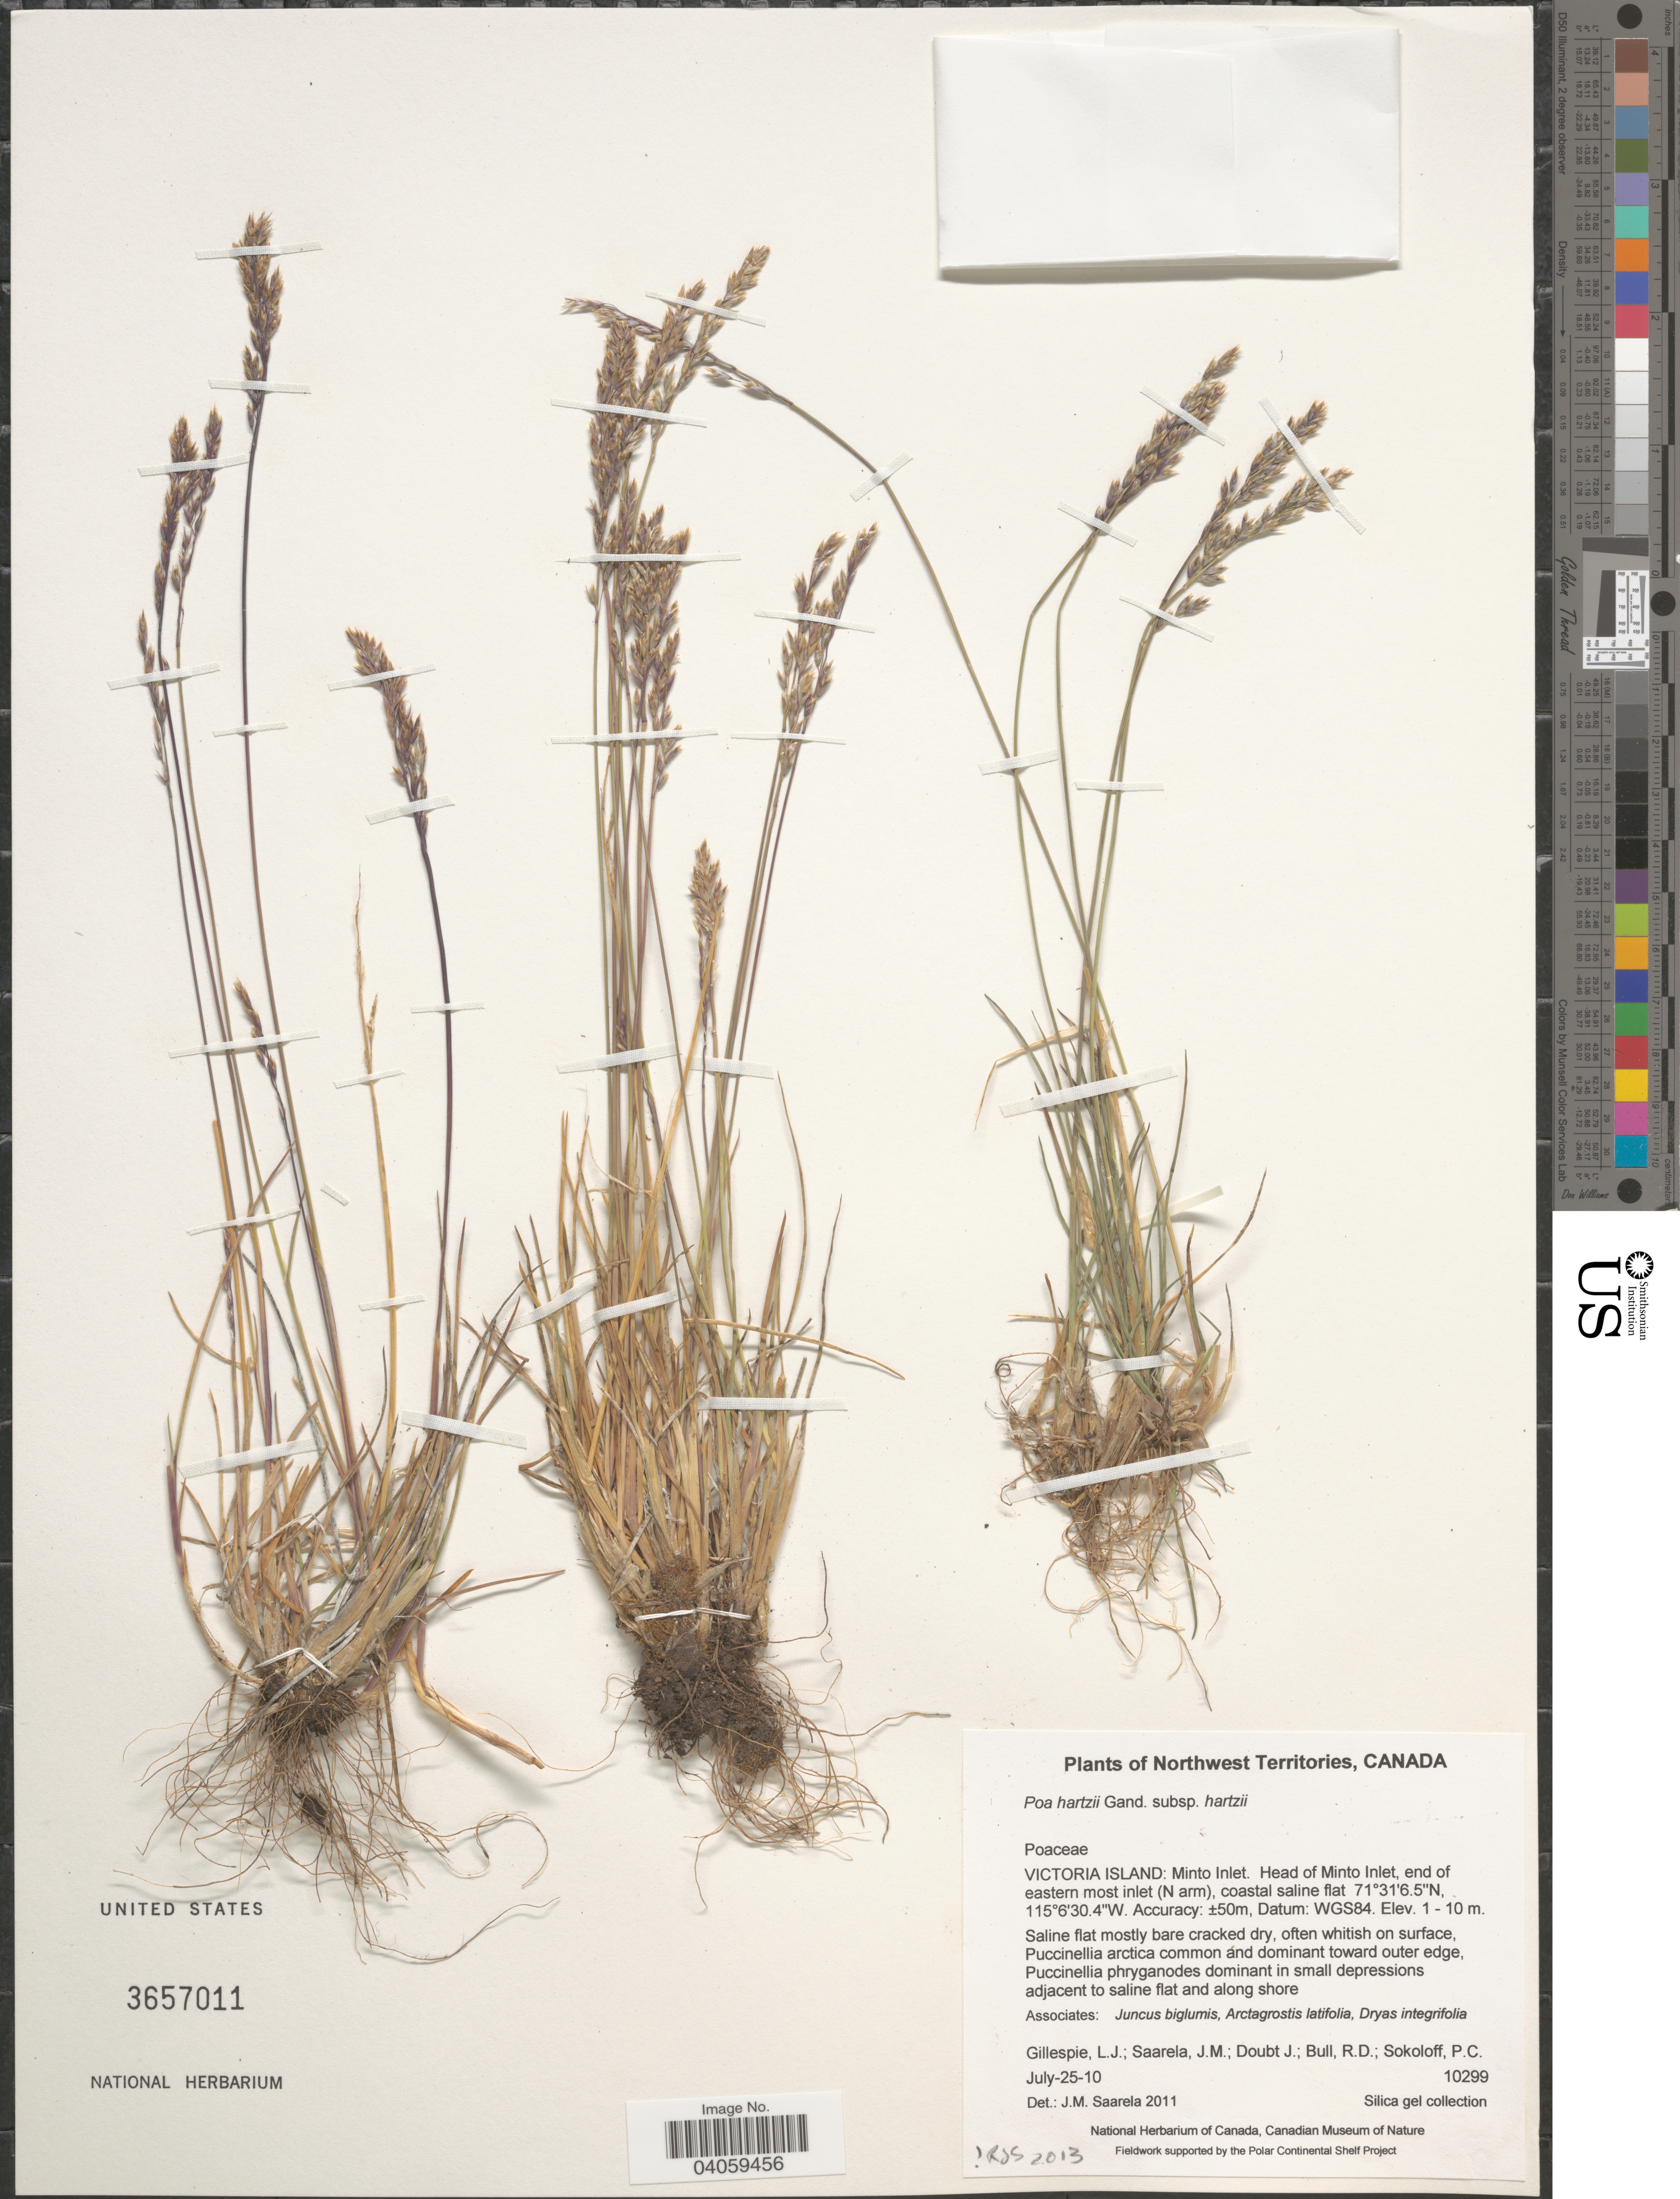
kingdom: Plantae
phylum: Tracheophyta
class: Liliopsida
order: Poales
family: Poaceae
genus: Poa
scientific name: Poa hartzii subsp. hartzii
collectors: L. Gillespie, J. Saarela, J. Doubt, R. Bull & P. Sokoloff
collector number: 10299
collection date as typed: Transcribed d/m/y: 25/7/10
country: Canada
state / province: Northwest Territories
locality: Victoria Island: Minto Inlet. Head of Minto Inlet, end of eastern most inlet (N arm), coastal saline flat.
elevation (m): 1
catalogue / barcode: US 3657011